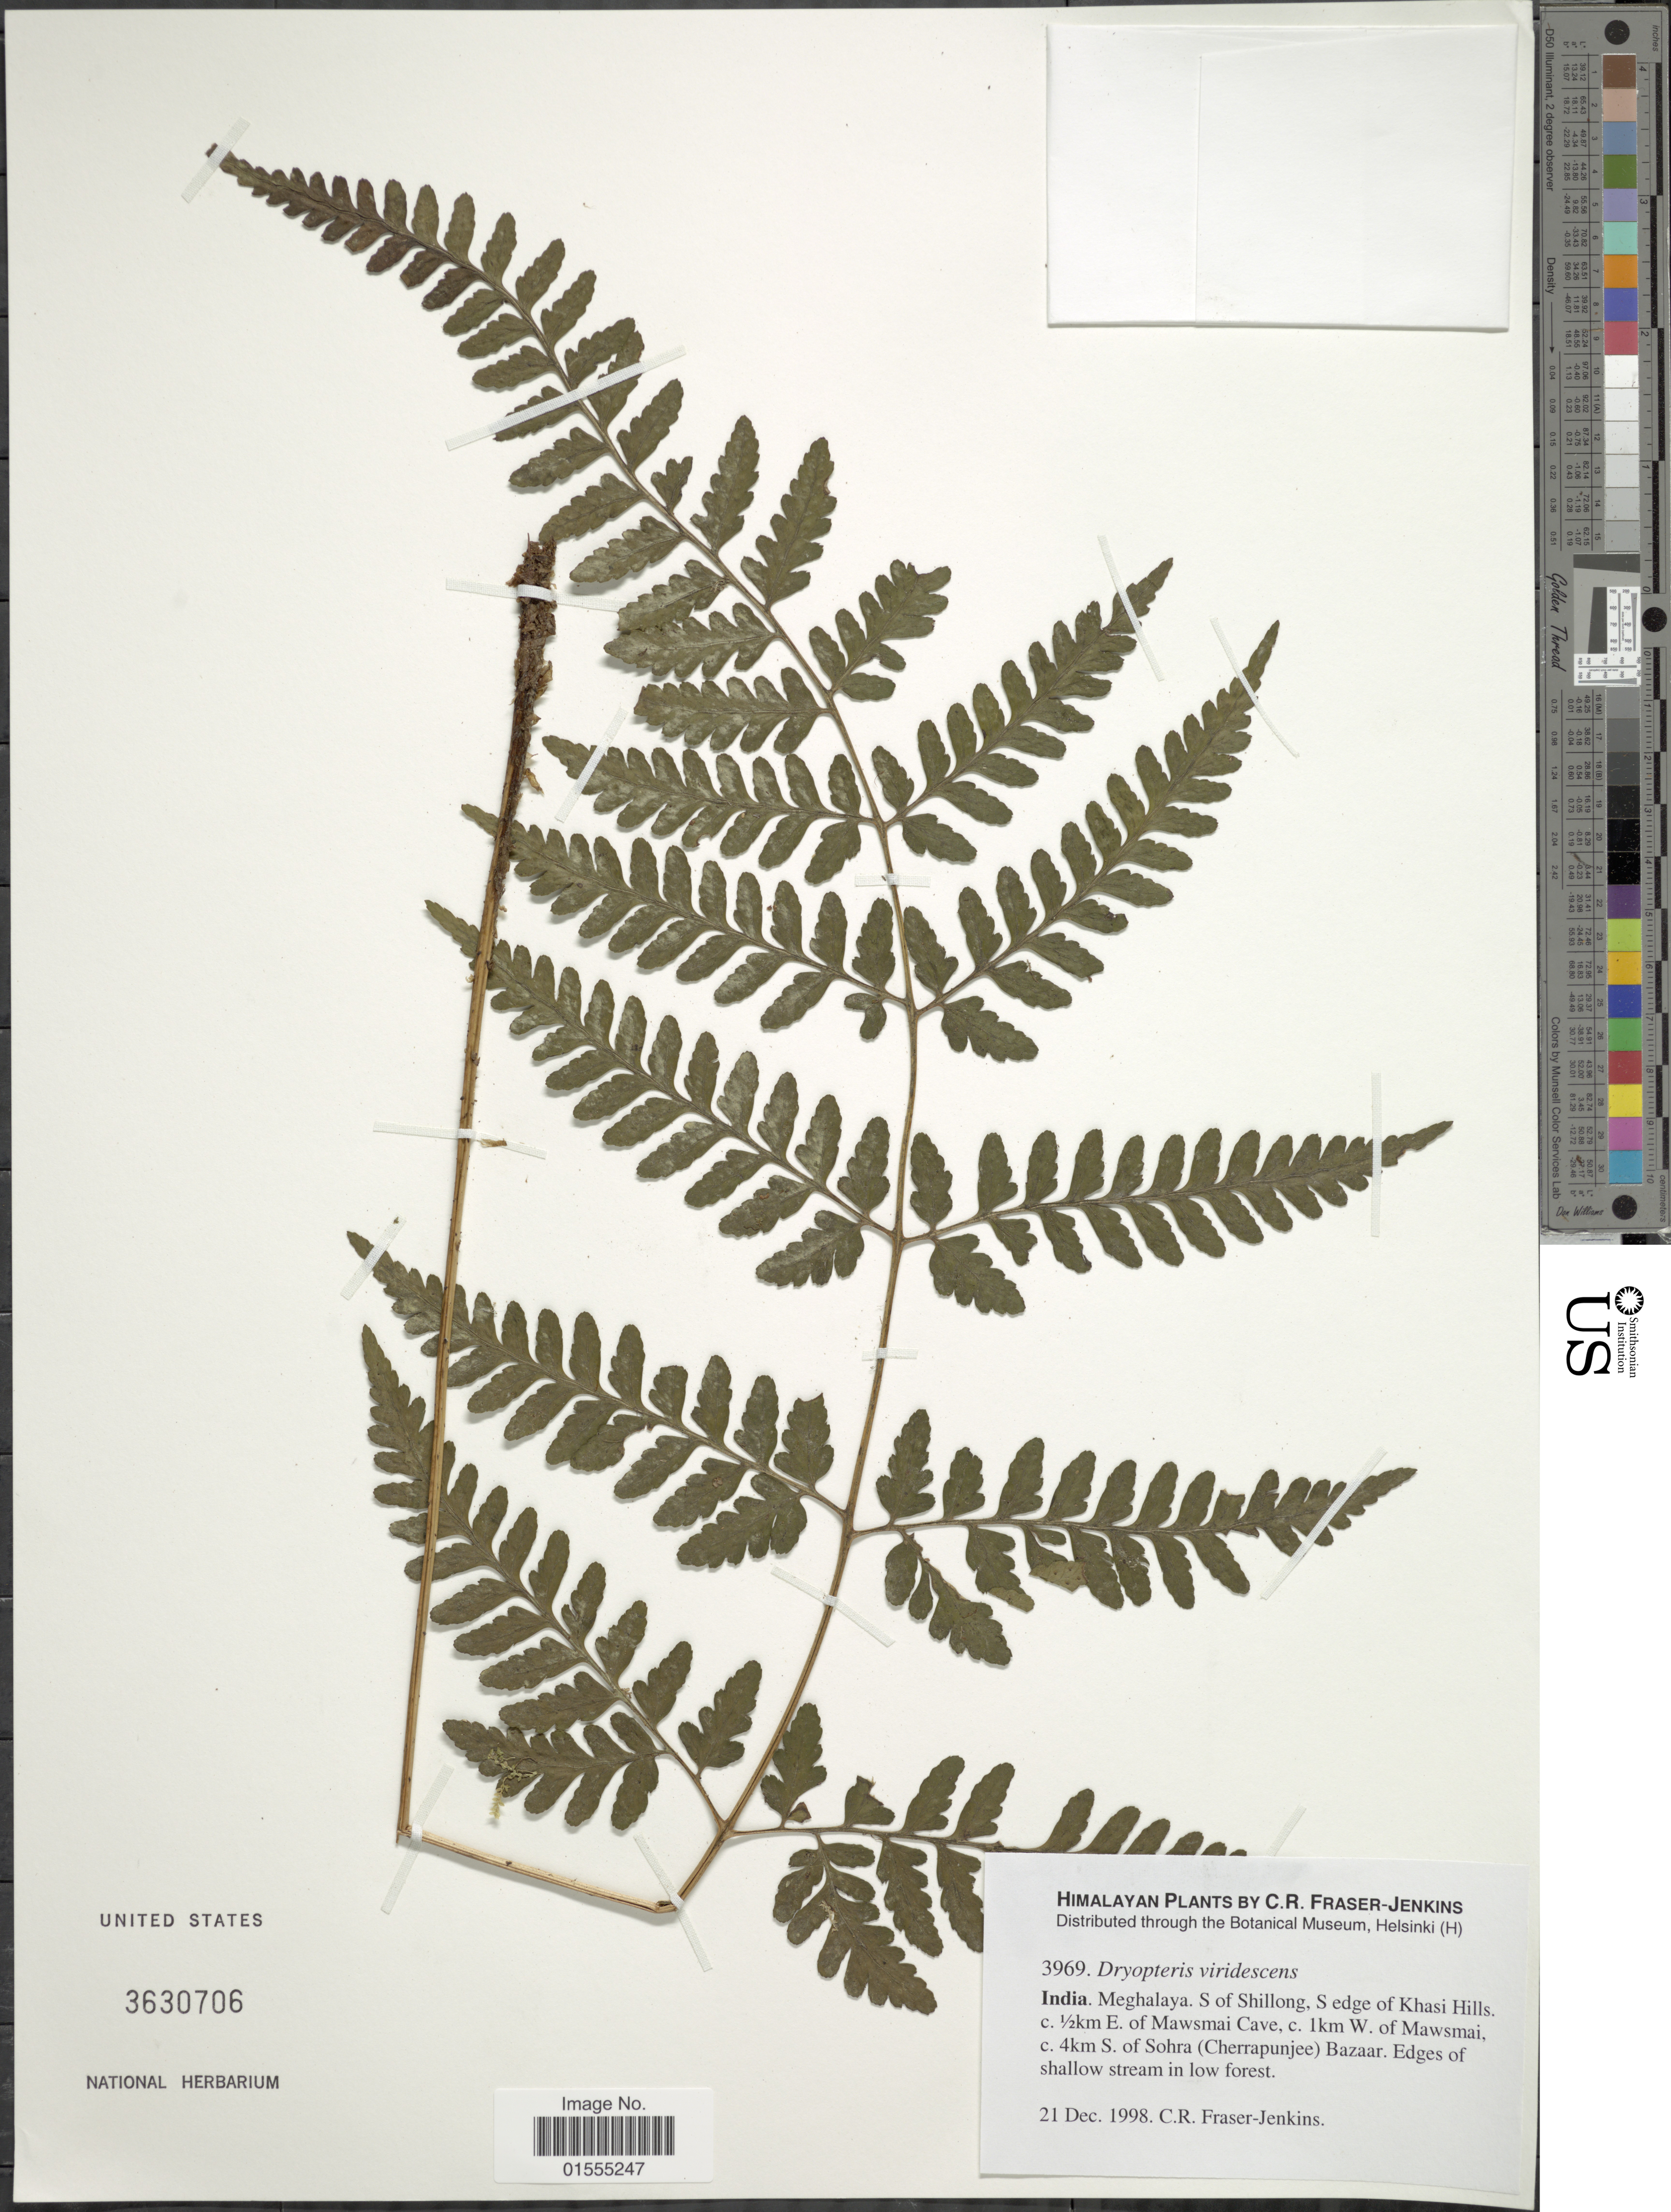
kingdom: Plantae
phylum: Tracheophyta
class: Polypodiopsida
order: Polypodiales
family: Dryopteridaceae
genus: Dryopteris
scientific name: Dryopteris viridescens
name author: (Baker) Kuntze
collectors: C. R. Fraser-Jenkins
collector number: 3969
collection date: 1998-12-21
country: India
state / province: Meghalaya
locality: S of Shillong, S edge of Khasi Hills. c.½km E. of Mawsmai Cave, c. 1km W. of Mawsmai, c. 4km S. of Sohra (Cherrapunjee) Bazaar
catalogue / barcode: US 3630706